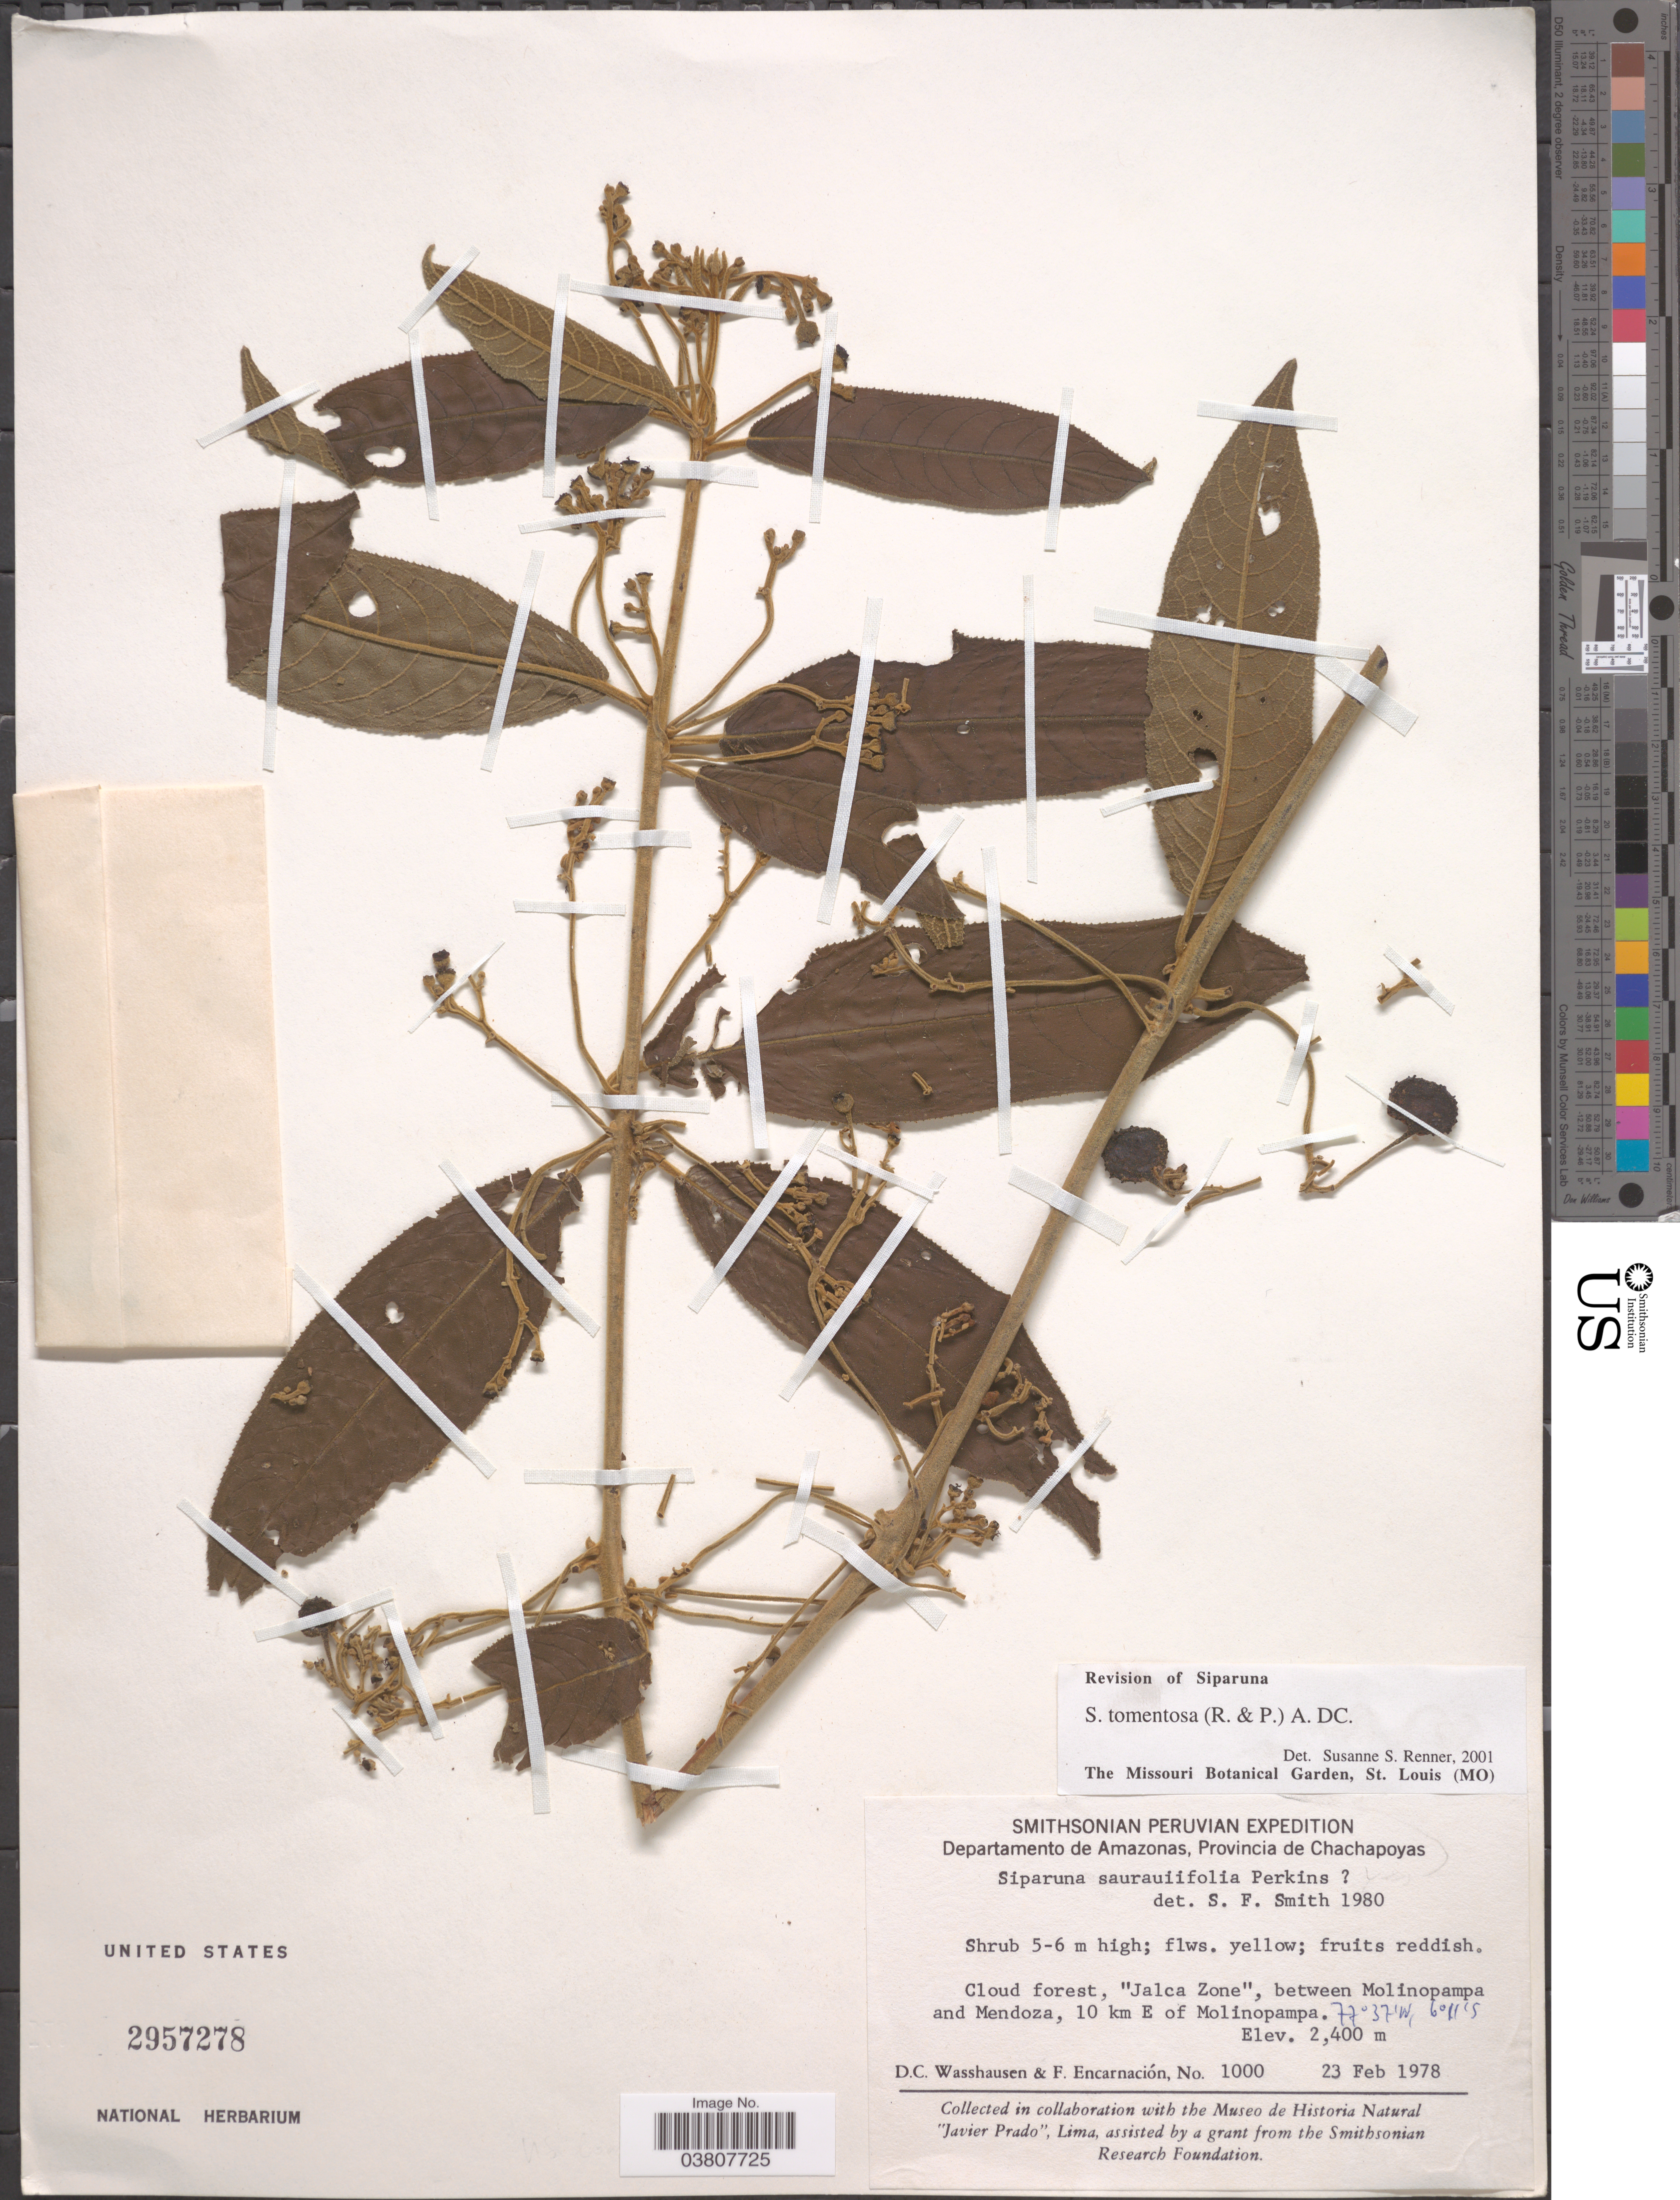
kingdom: Plantae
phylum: Tracheophyta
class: Magnoliopsida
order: Laurales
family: Siparunaceae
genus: Siparuna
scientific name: Siparuna tomentosa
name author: Perkins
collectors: D. C. Wasshausen & F. Encarnación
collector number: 1000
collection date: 1978-02-23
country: Peru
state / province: Amazonas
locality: Departamento Amazonas, Provincia de Chachapoyas. "Jalca Zone", between Molinopampa and Mendoza, 10 km E of Molinopampa.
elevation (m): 2400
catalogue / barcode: US 2957278